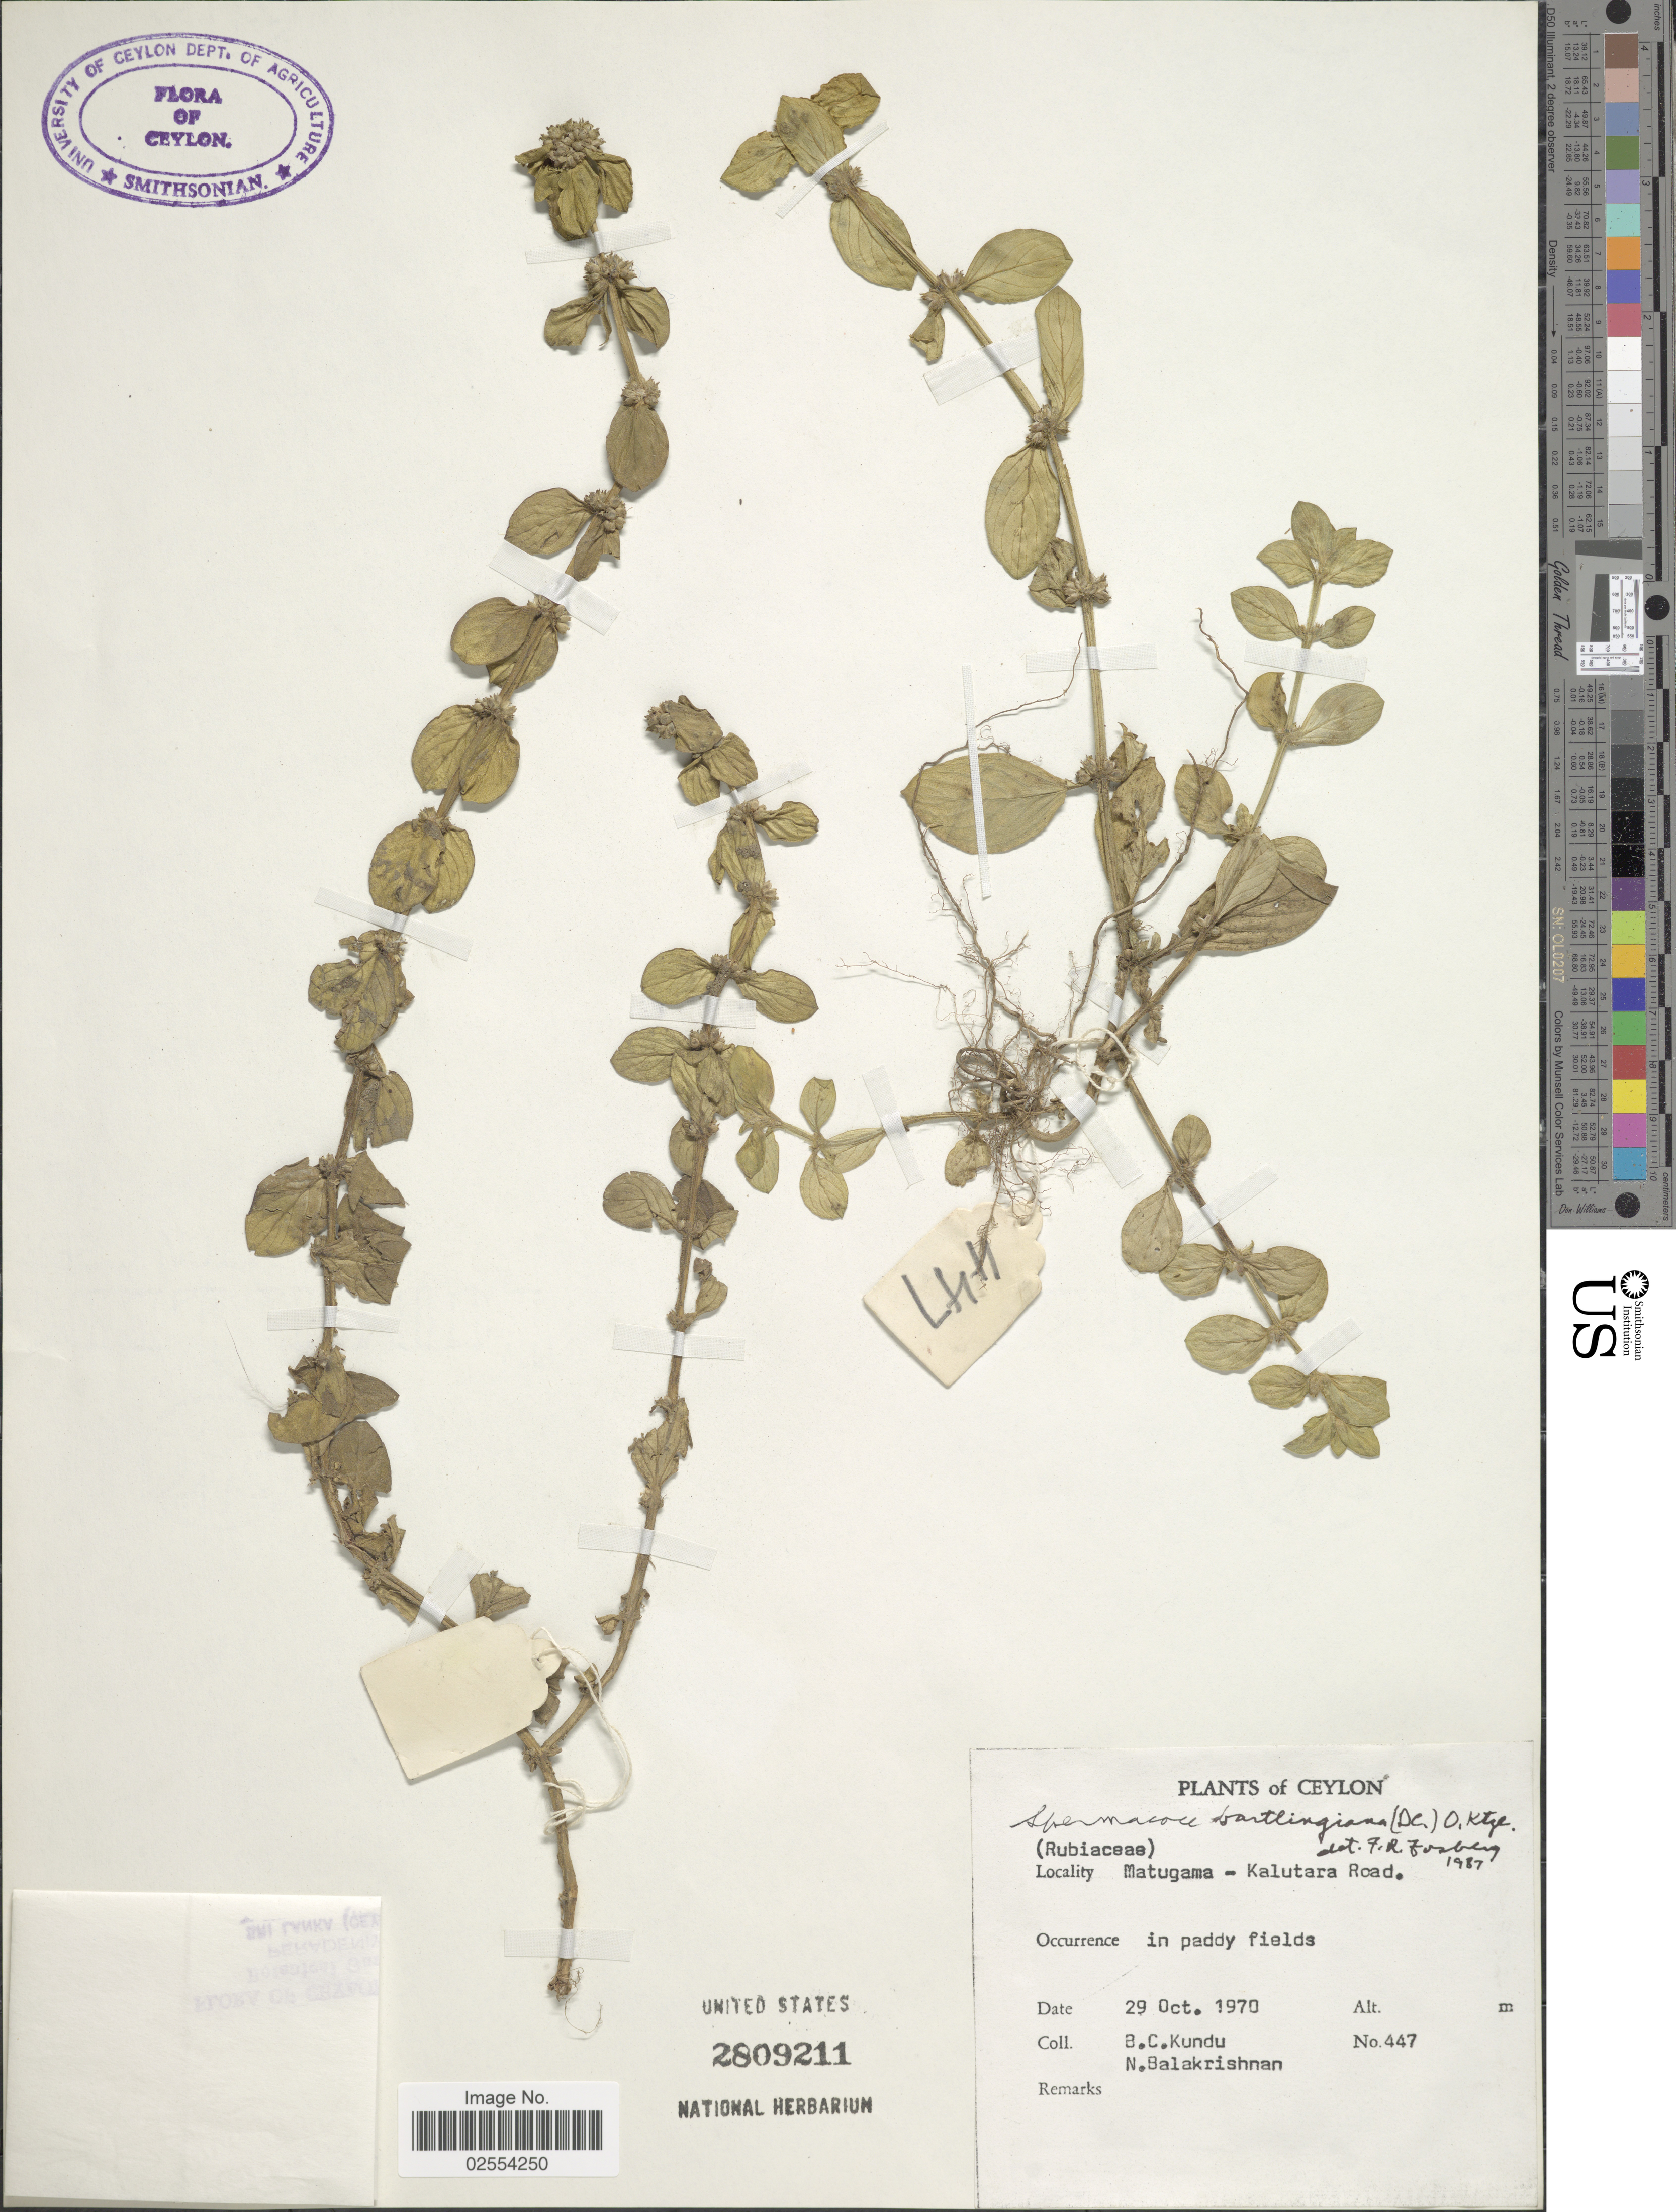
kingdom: Plantae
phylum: Tracheophyta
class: Magnoliopsida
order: Gentianales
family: Rubiaceae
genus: Spermacoce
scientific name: Spermacoce bartlingiana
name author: (DC.) Fosberg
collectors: B. C. Kundu & N. Balakrishnan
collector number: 447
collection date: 1970-10-29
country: Sri Lanka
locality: Ceylon, Matugama - Kalutara Road, in paddy fields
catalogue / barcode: US 2809211